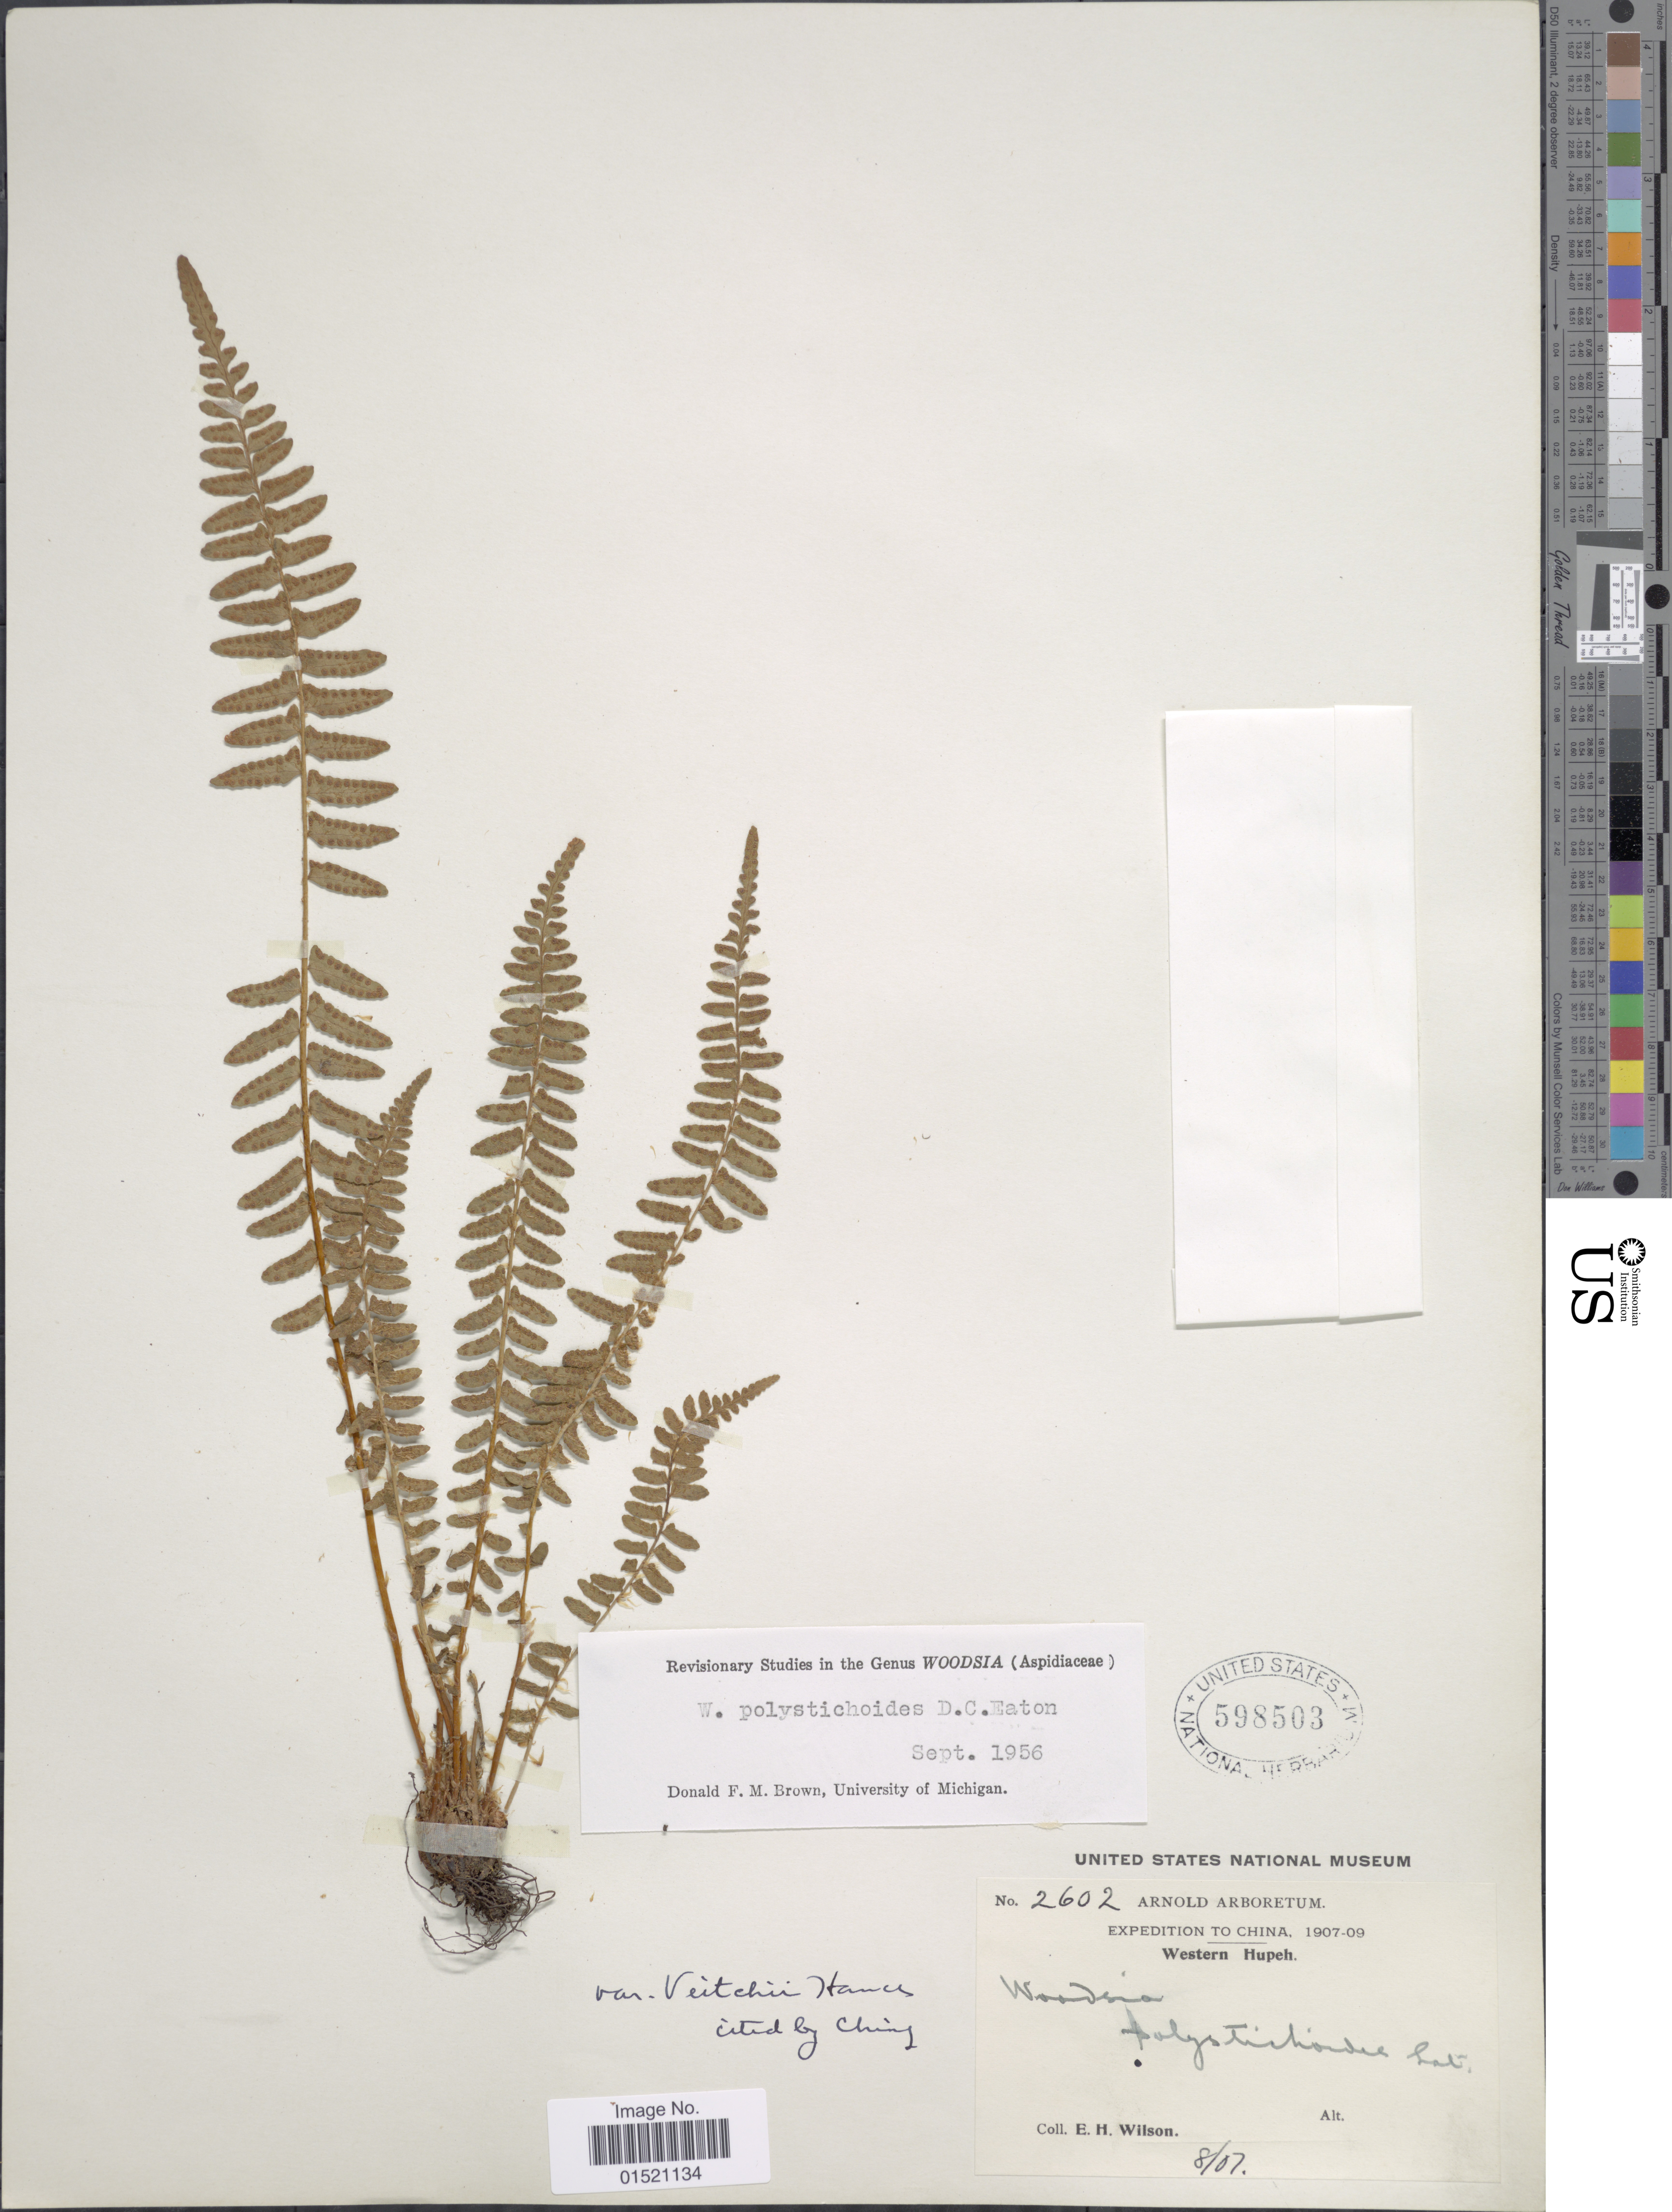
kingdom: Plantae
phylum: Tracheophyta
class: Polypodiopsida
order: Polypodiales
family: Woodsiaceae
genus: Woodsia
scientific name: Woodsia polystichoides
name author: D.C. Eaton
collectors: E. Wilson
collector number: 2602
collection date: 1907/1909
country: China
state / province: Hubei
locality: Western Hupeh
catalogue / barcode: US 598503